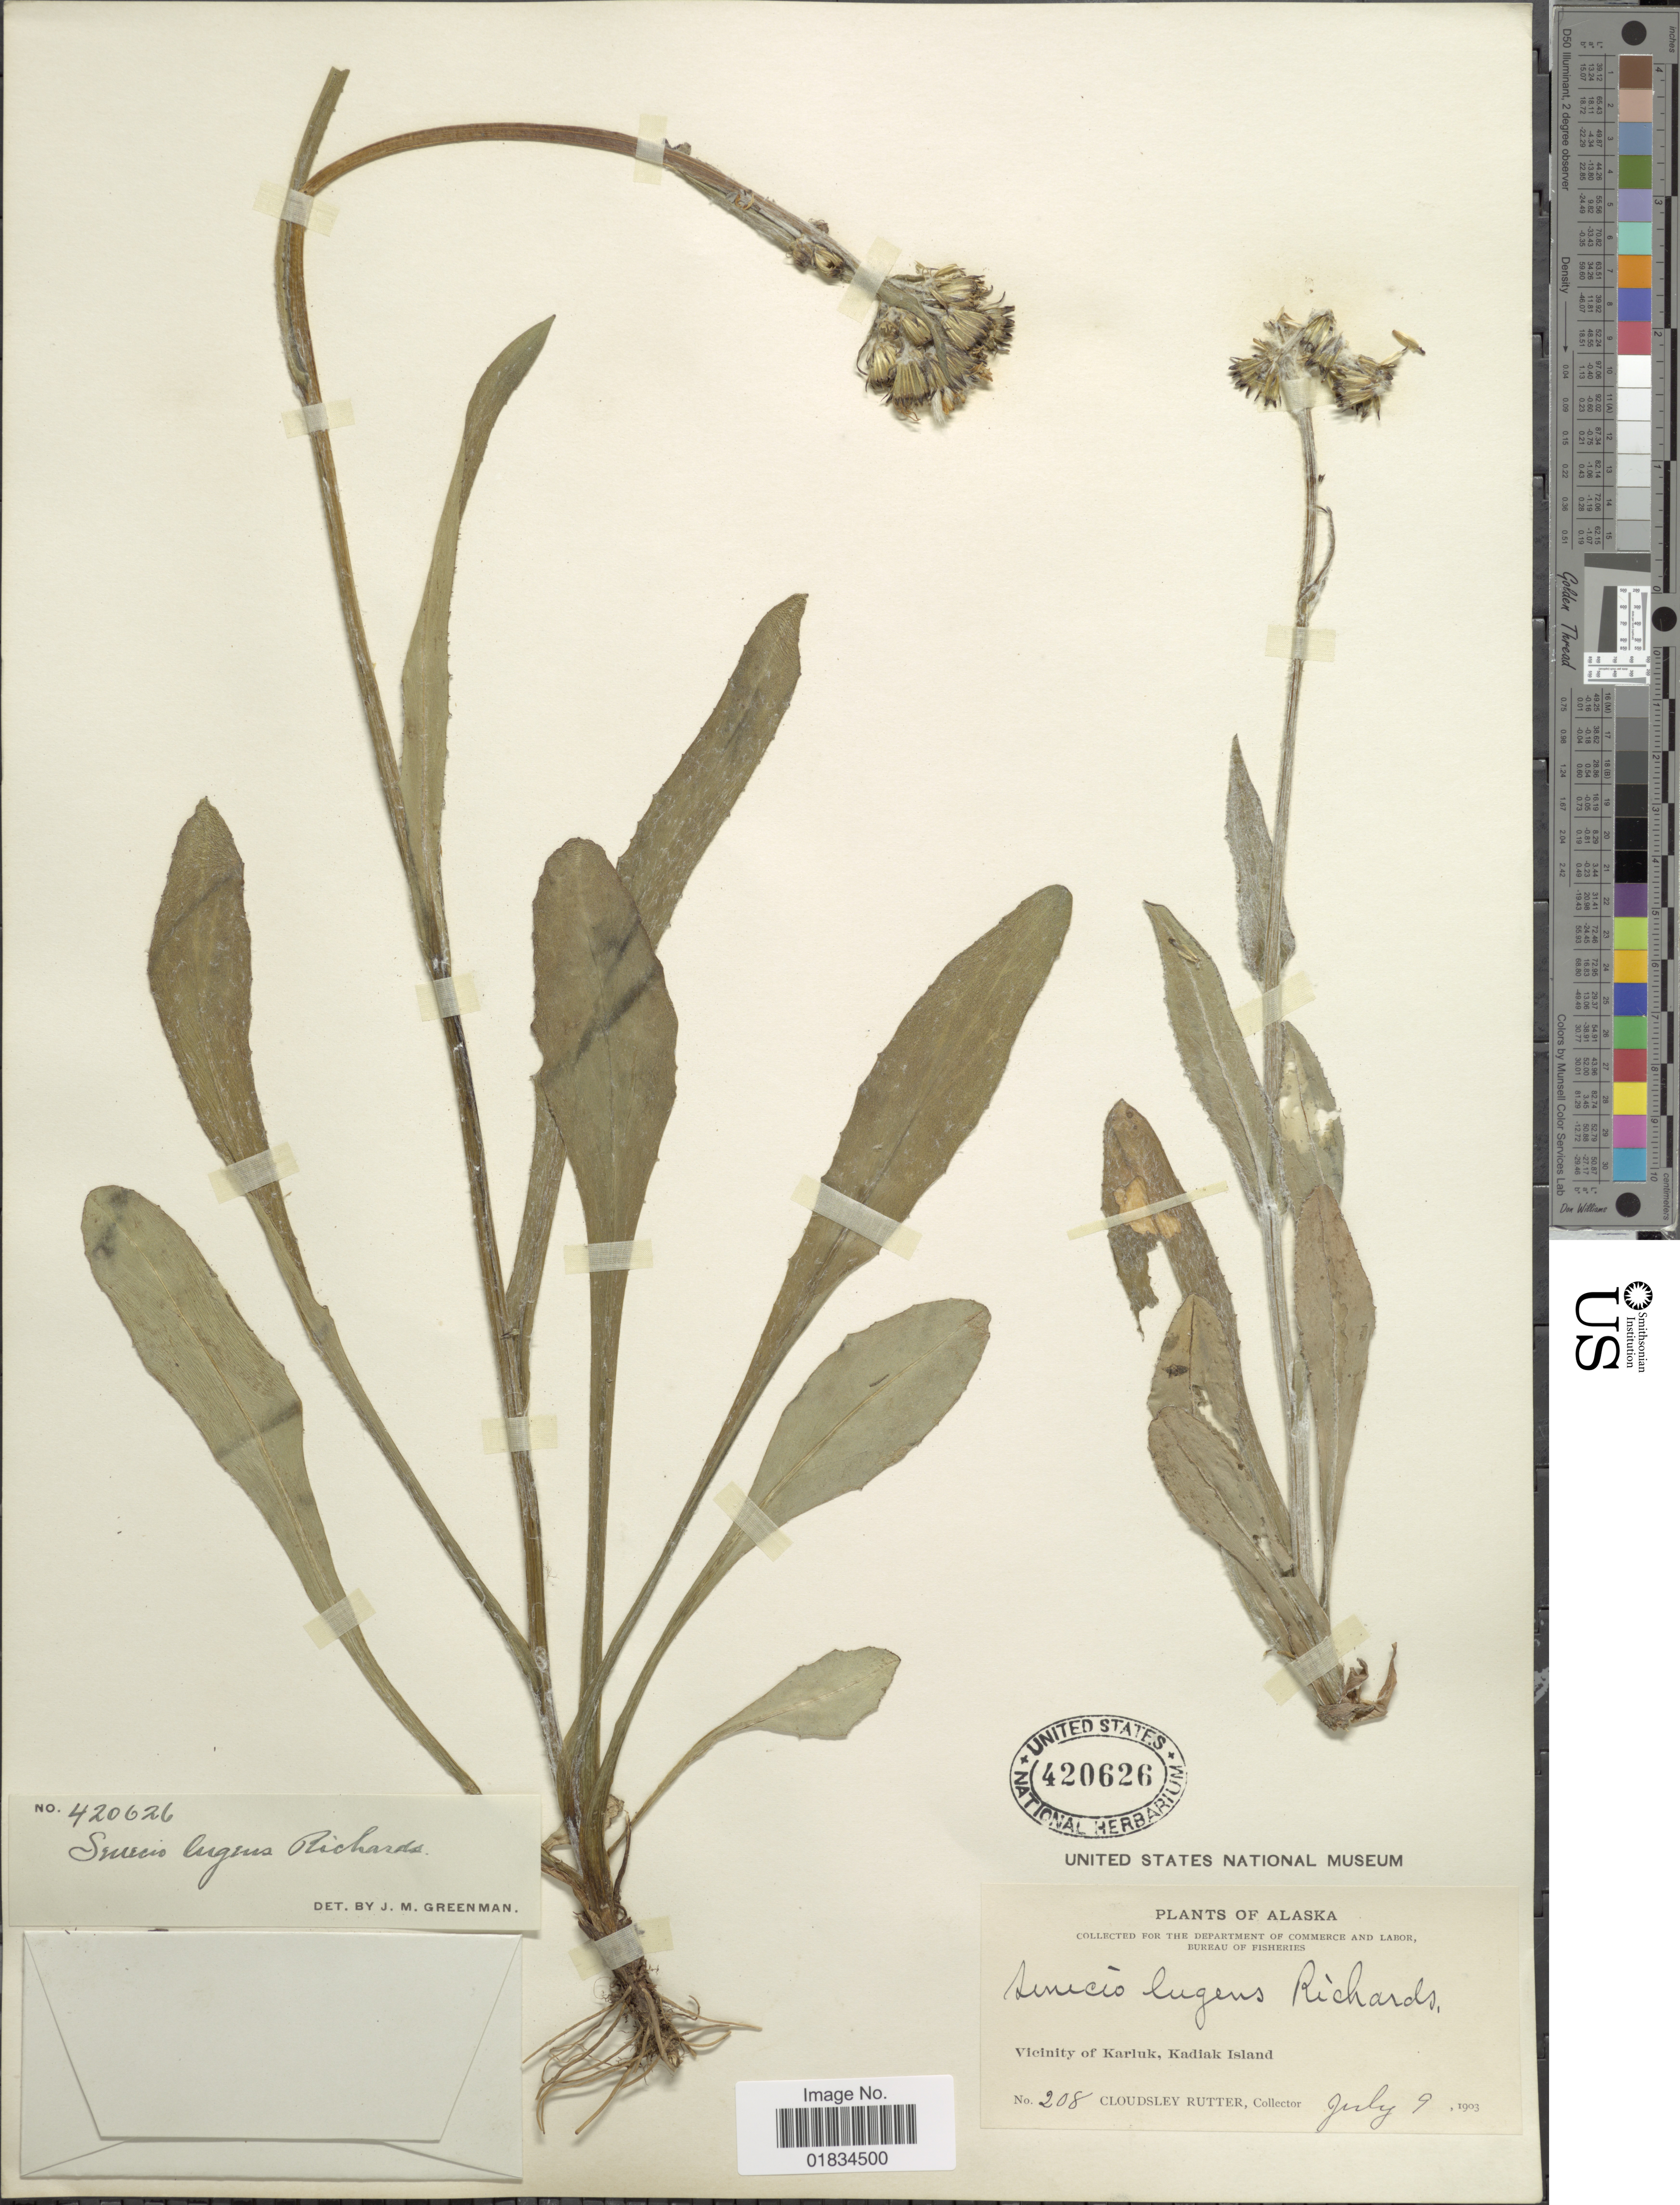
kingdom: Plantae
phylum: Tracheophyta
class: Magnoliopsida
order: Asterales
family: Asteraceae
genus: Senecio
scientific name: Senecio lugens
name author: Richardson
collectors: C. Rutter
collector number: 208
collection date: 1903-07-09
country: United States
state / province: Alaska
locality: Vicinity of Karluk, Kadiak Island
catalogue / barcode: US 420626